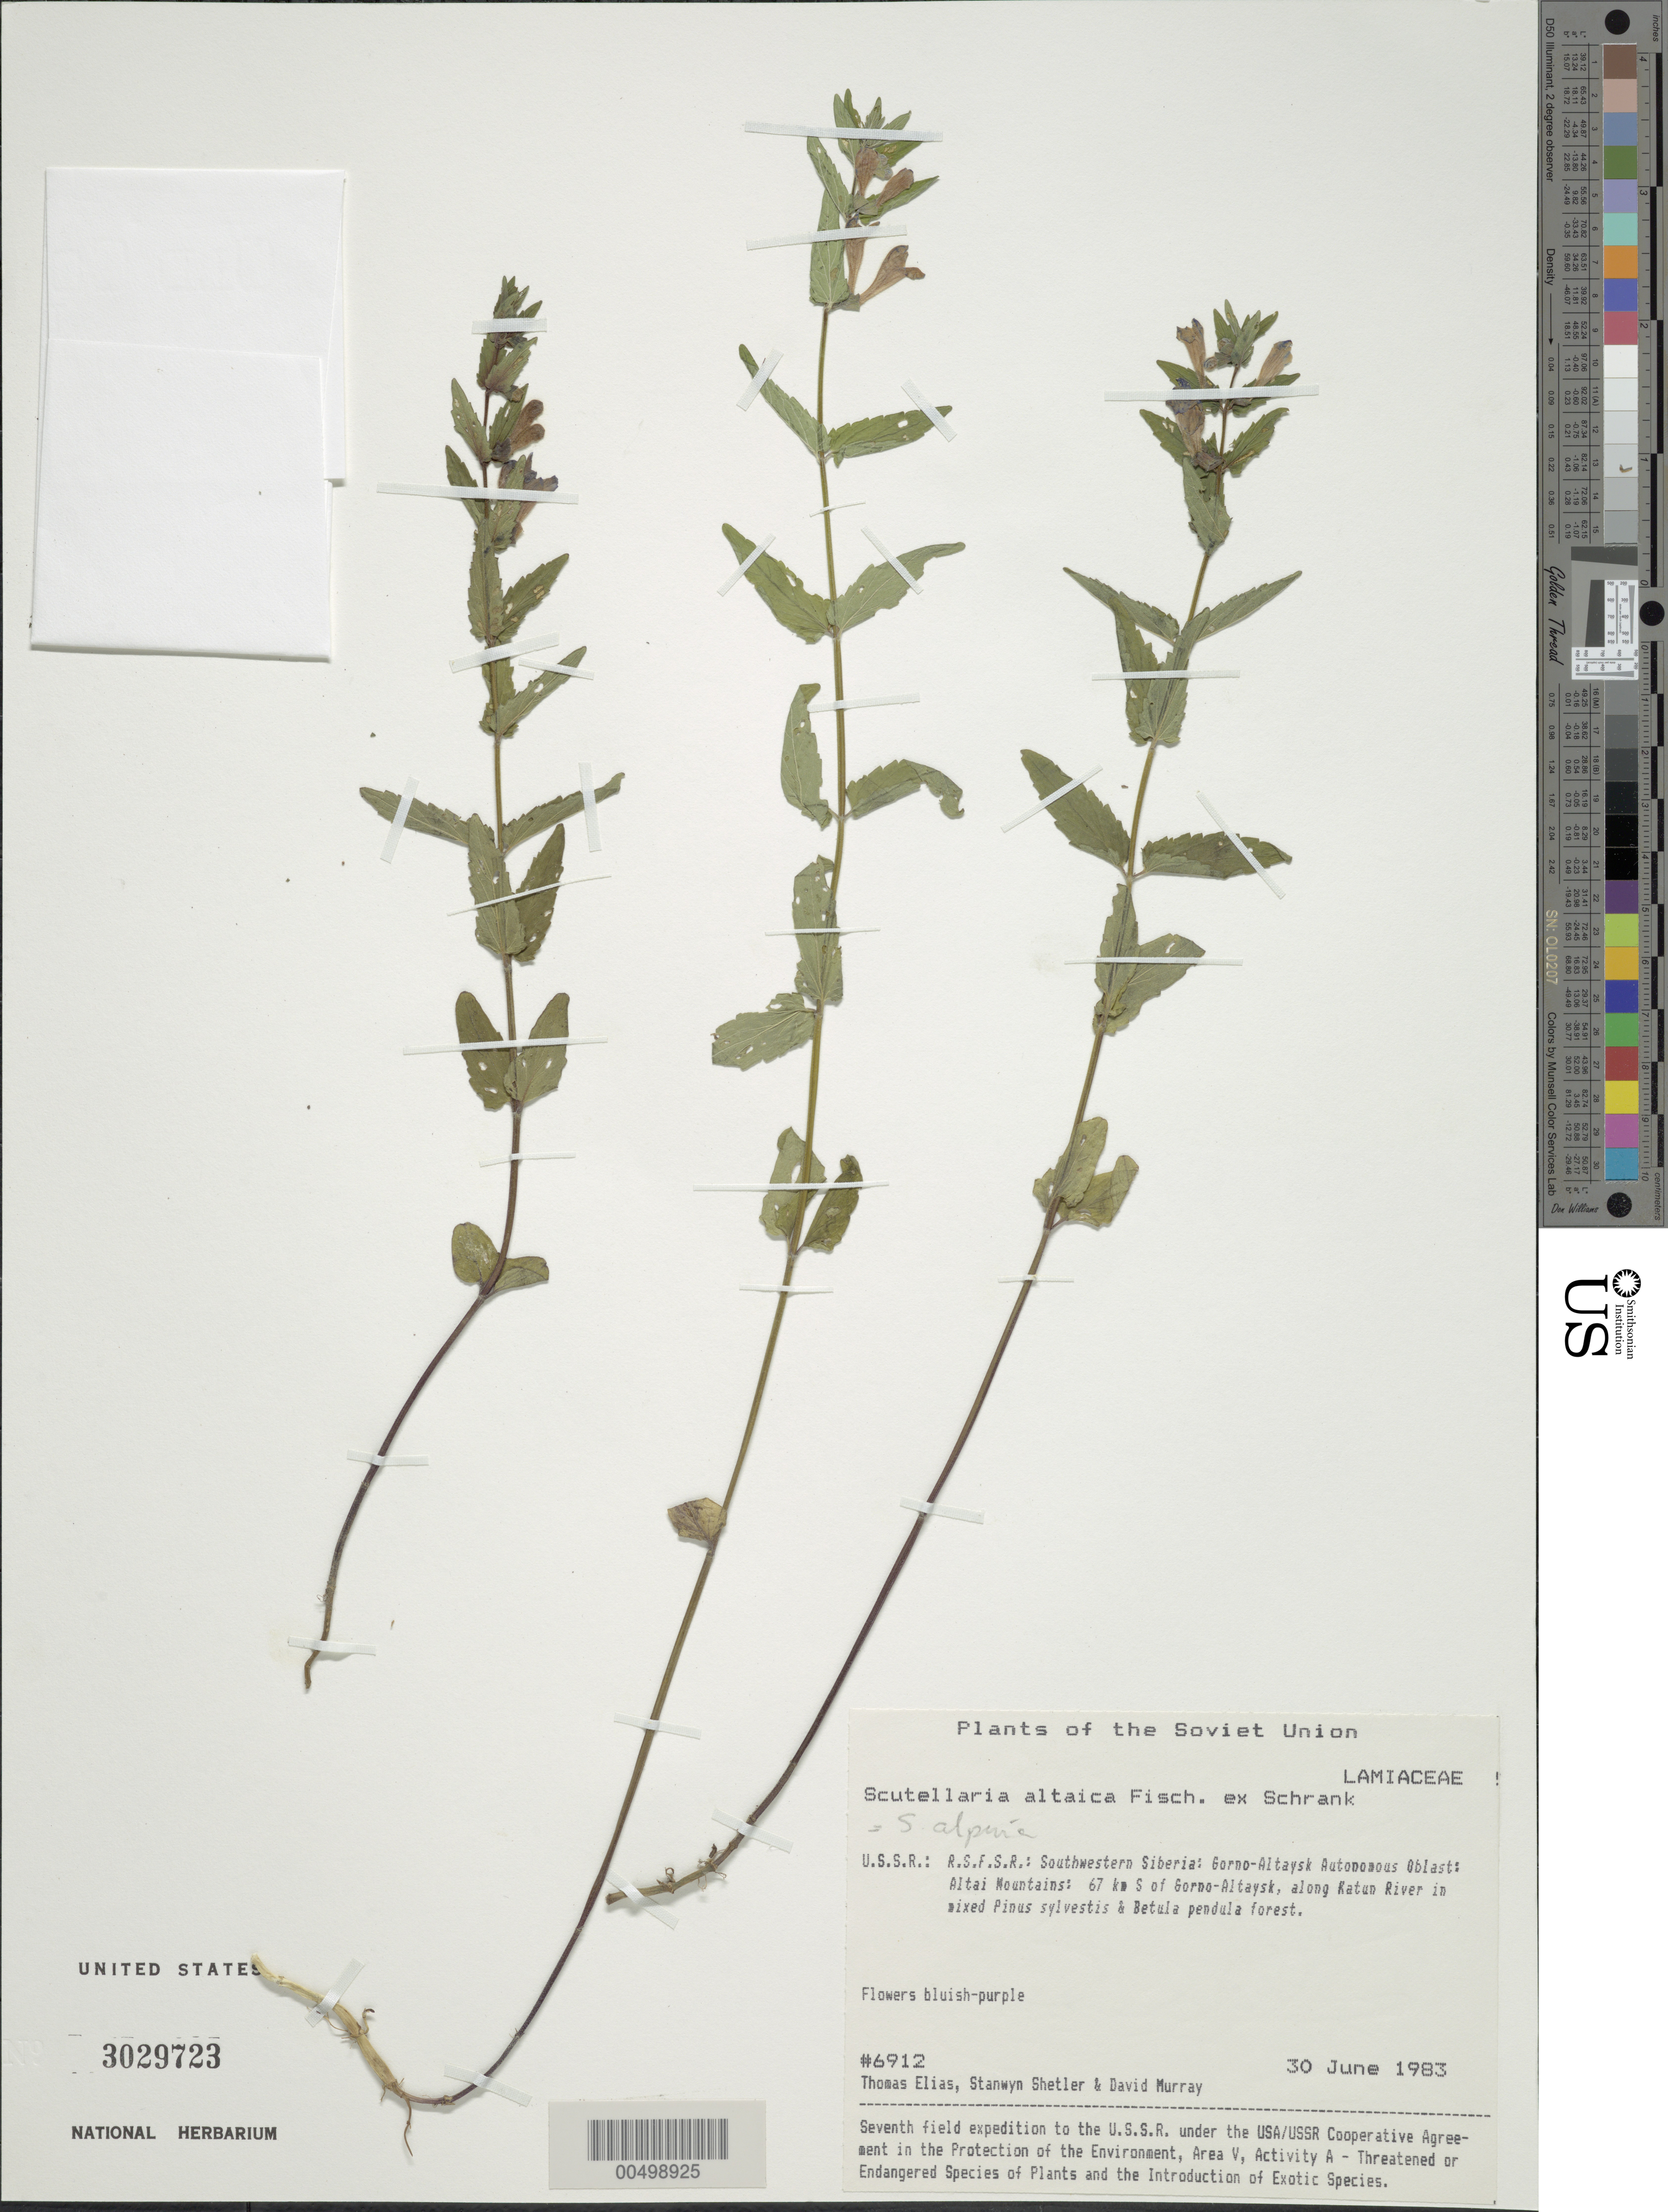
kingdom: Plantae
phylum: Tracheophyta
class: Magnoliopsida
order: Lamiales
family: Lamiaceae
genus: Scutellaria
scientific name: Scutellaria altaica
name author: Fisch. ex Schrank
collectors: T. Elias, S. Shetler & D. F. Murray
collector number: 6912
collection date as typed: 30 Jun 1983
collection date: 1983-06-30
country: Russian Federation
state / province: Altai Republic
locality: Altai Mountains, 67 km S of Gorno-Altaysk, along Katun River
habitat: in mixed Pinus sylvestris and Betula pendula forest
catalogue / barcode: US 3029723